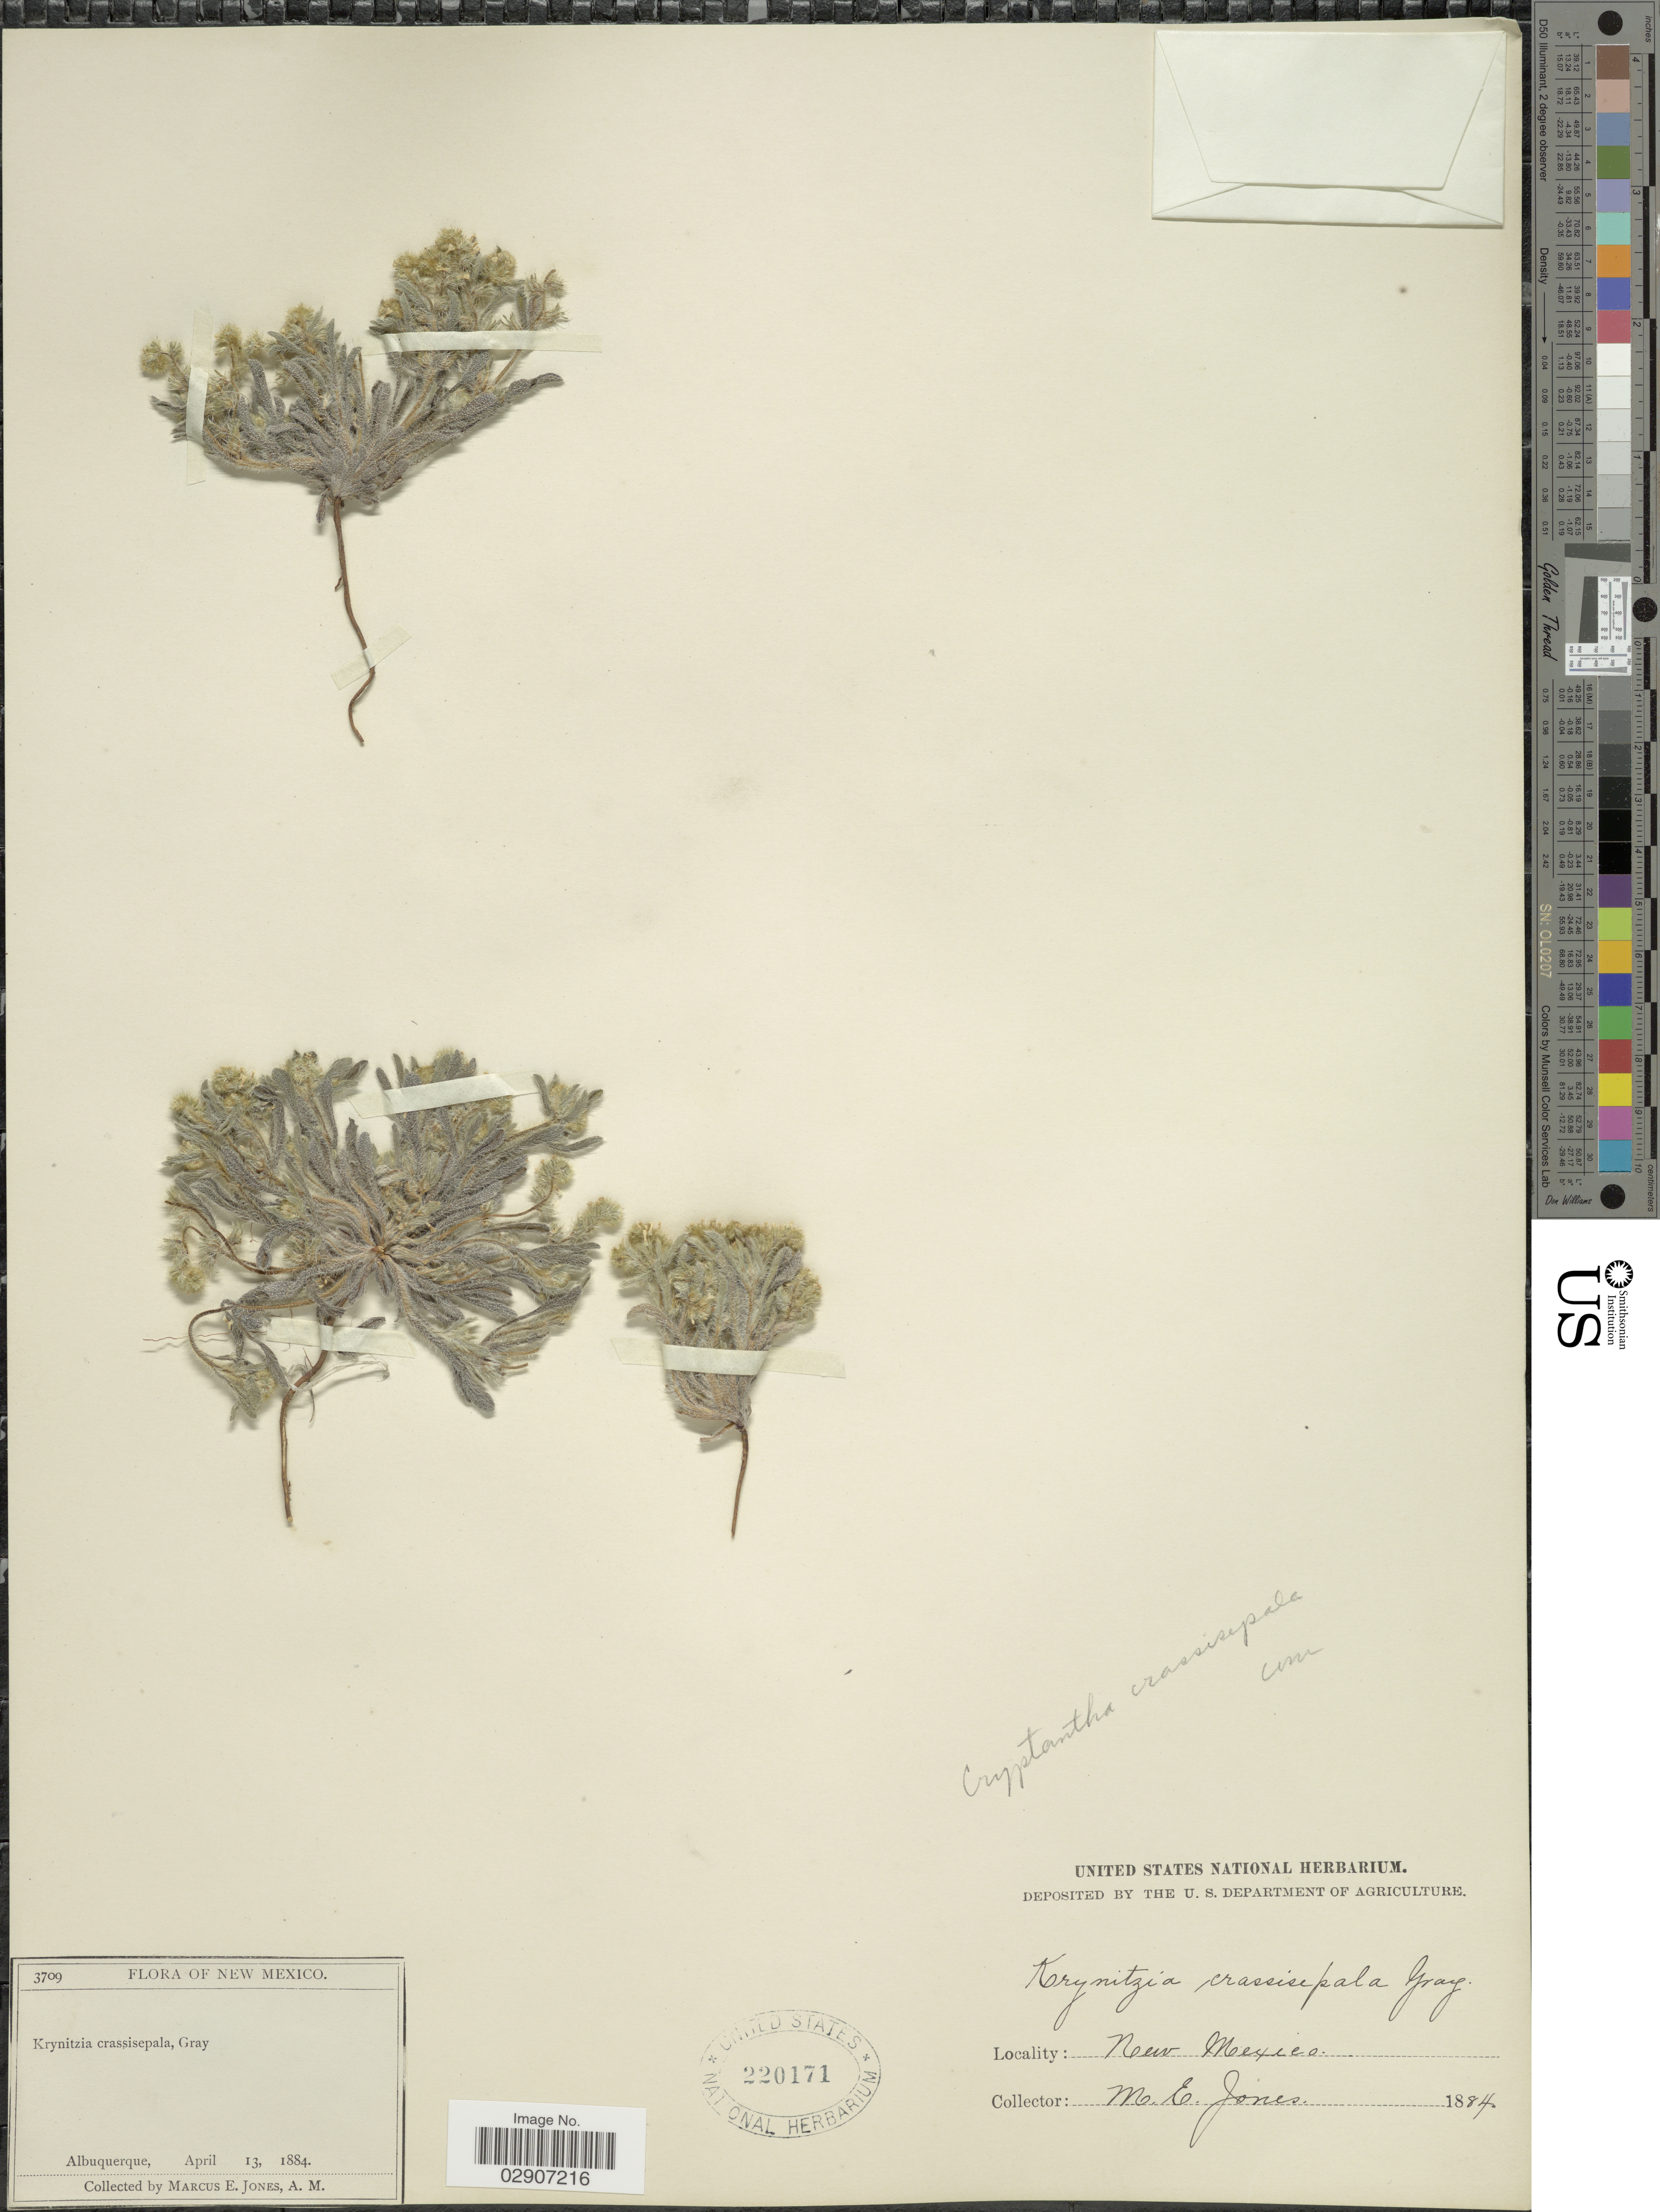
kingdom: Plantae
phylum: Tracheophyta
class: Magnoliopsida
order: Boraginales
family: Boraginaceae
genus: Cryptantha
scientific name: Cryptantha crassisepala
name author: (Torr. & A. Gray) Greene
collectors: M. E. Jones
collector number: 3709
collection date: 1884-04-13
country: United States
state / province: New Mexico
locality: Albuquerque.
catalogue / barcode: US 220171